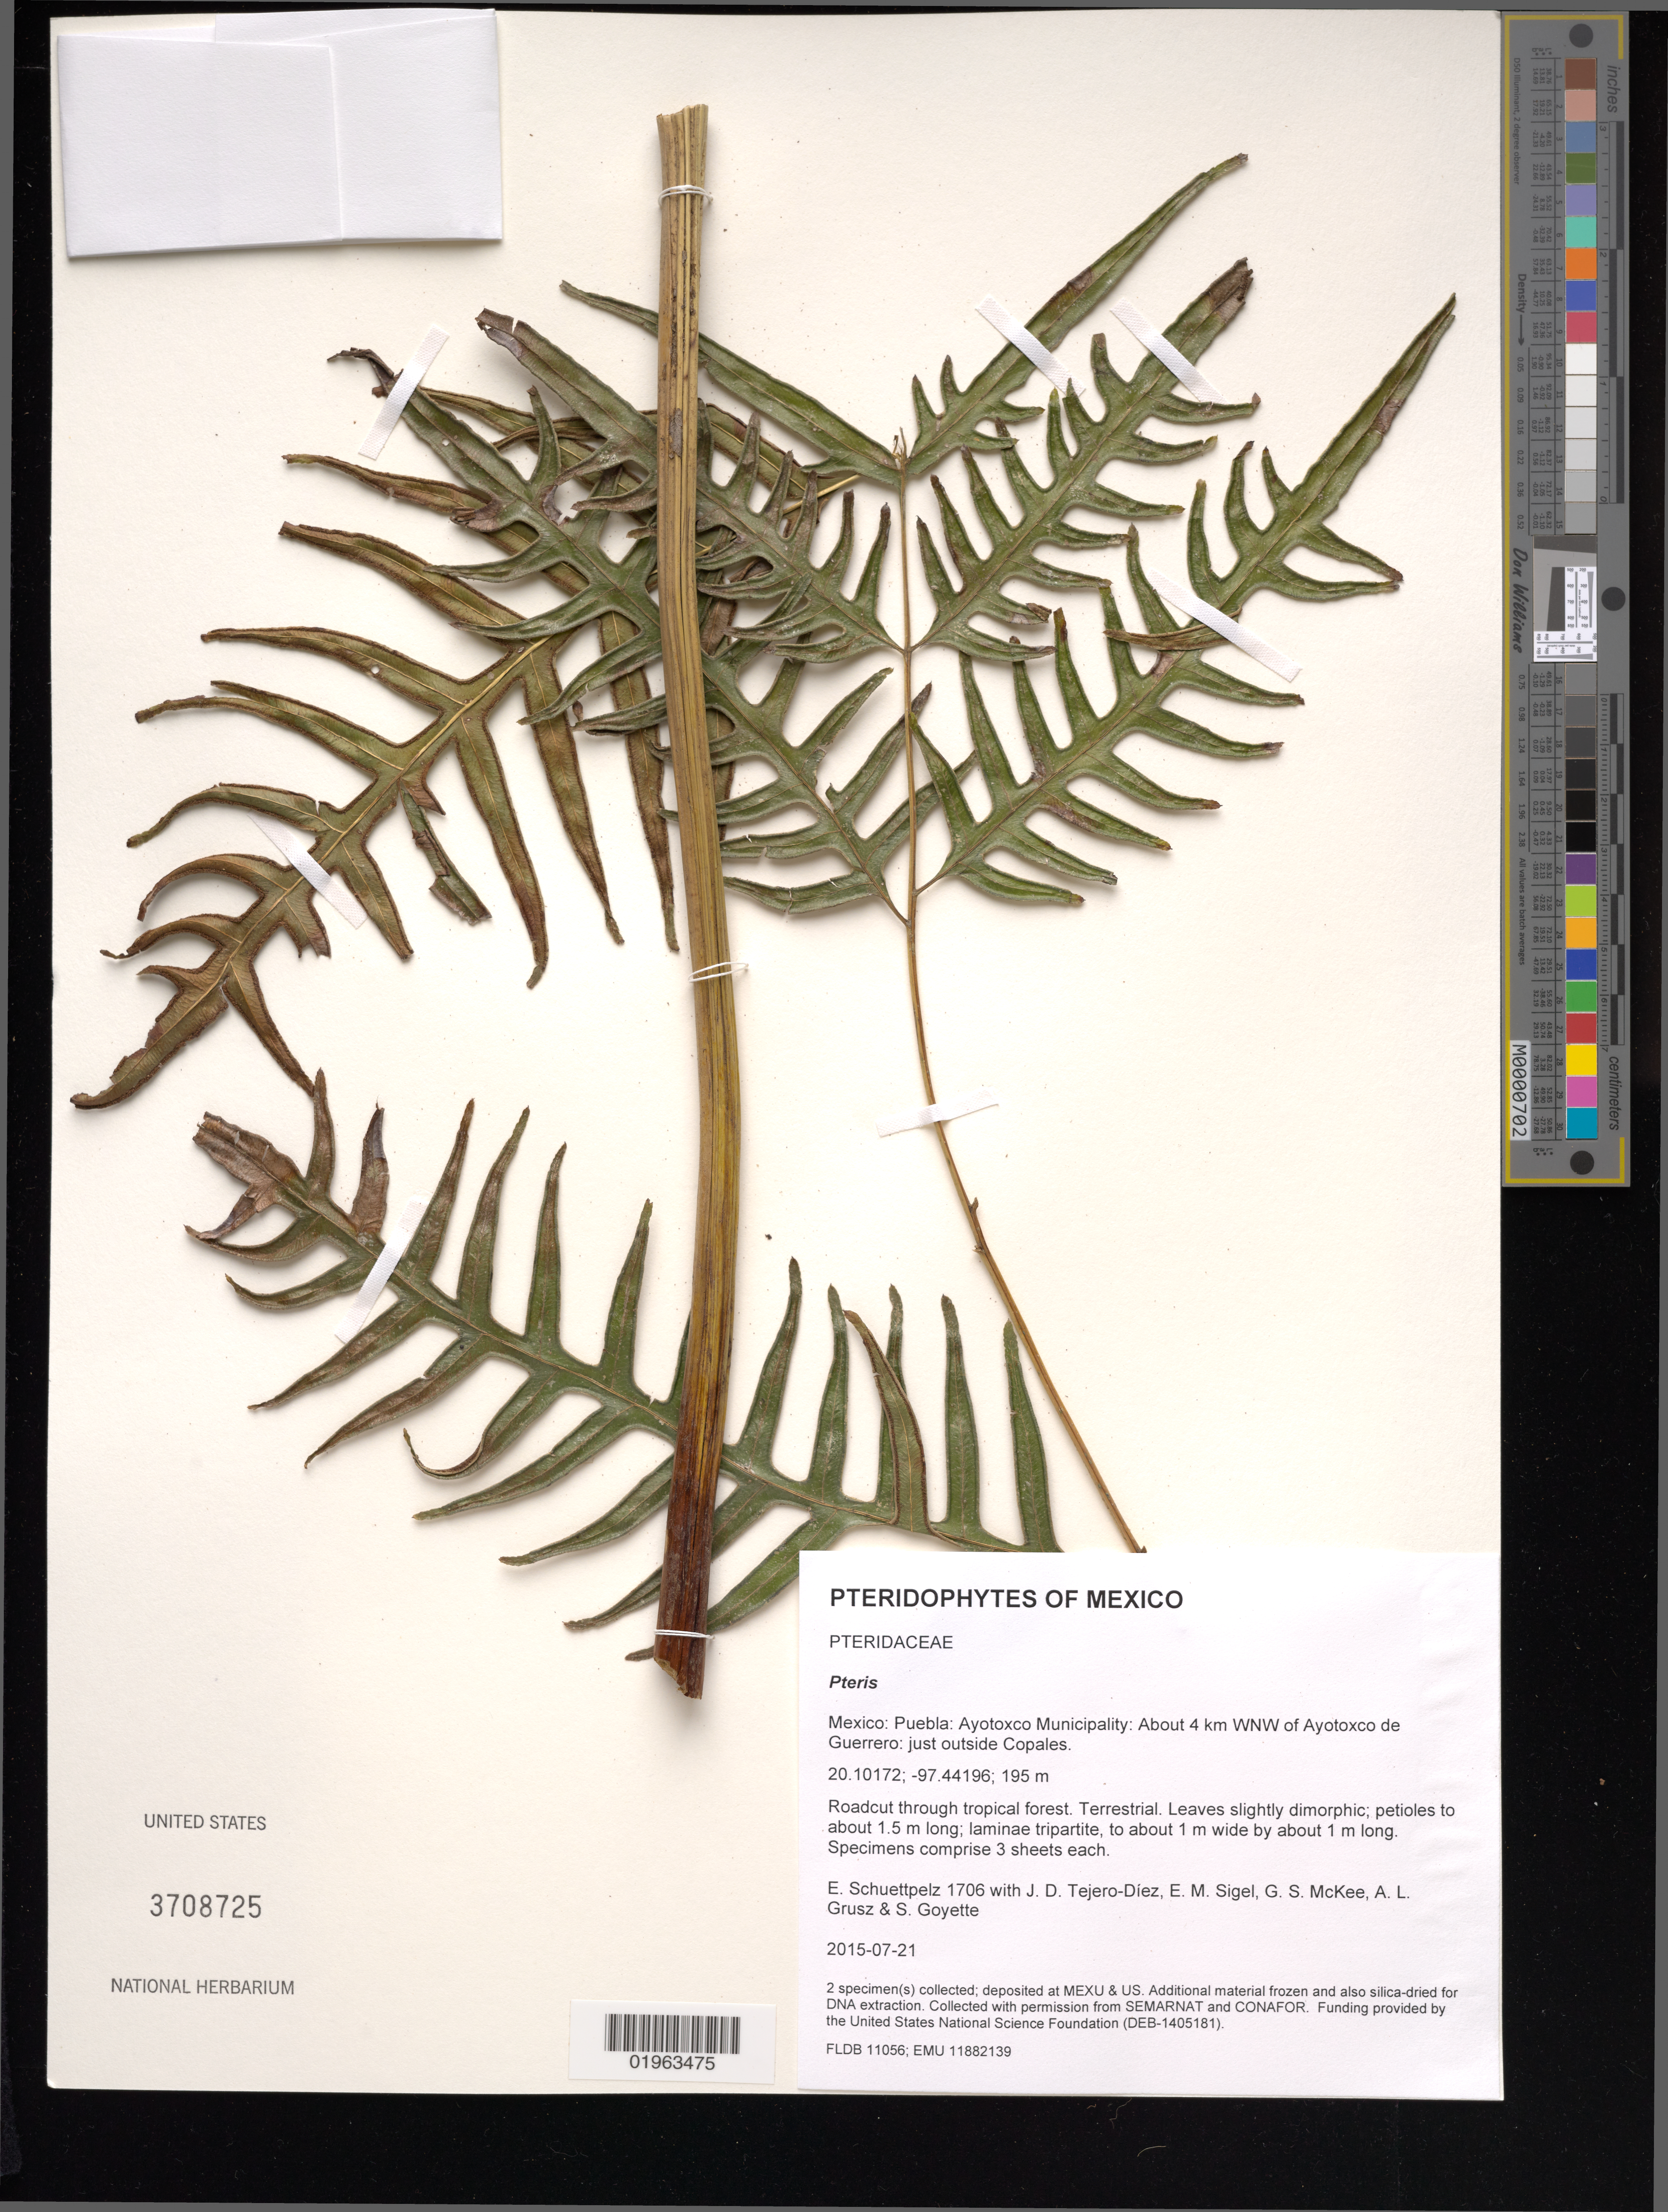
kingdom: Plantae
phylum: Tracheophyta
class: Polypodiopsida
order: Polypodiales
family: Pteridaceae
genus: Pteris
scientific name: Pteris sp.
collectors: E. Schuettpelz, D. Tejero-Díez, E. M. Sigel, G. S. McKee & A. Grusz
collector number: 1706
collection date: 2015-07-21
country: Mexico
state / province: Puebla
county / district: Ayotoxco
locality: About 4 km WNW of Ayotoxco de Guerrero: just outside Copales.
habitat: Roadcut through tropical forest.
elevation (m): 195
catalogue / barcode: US 3708725